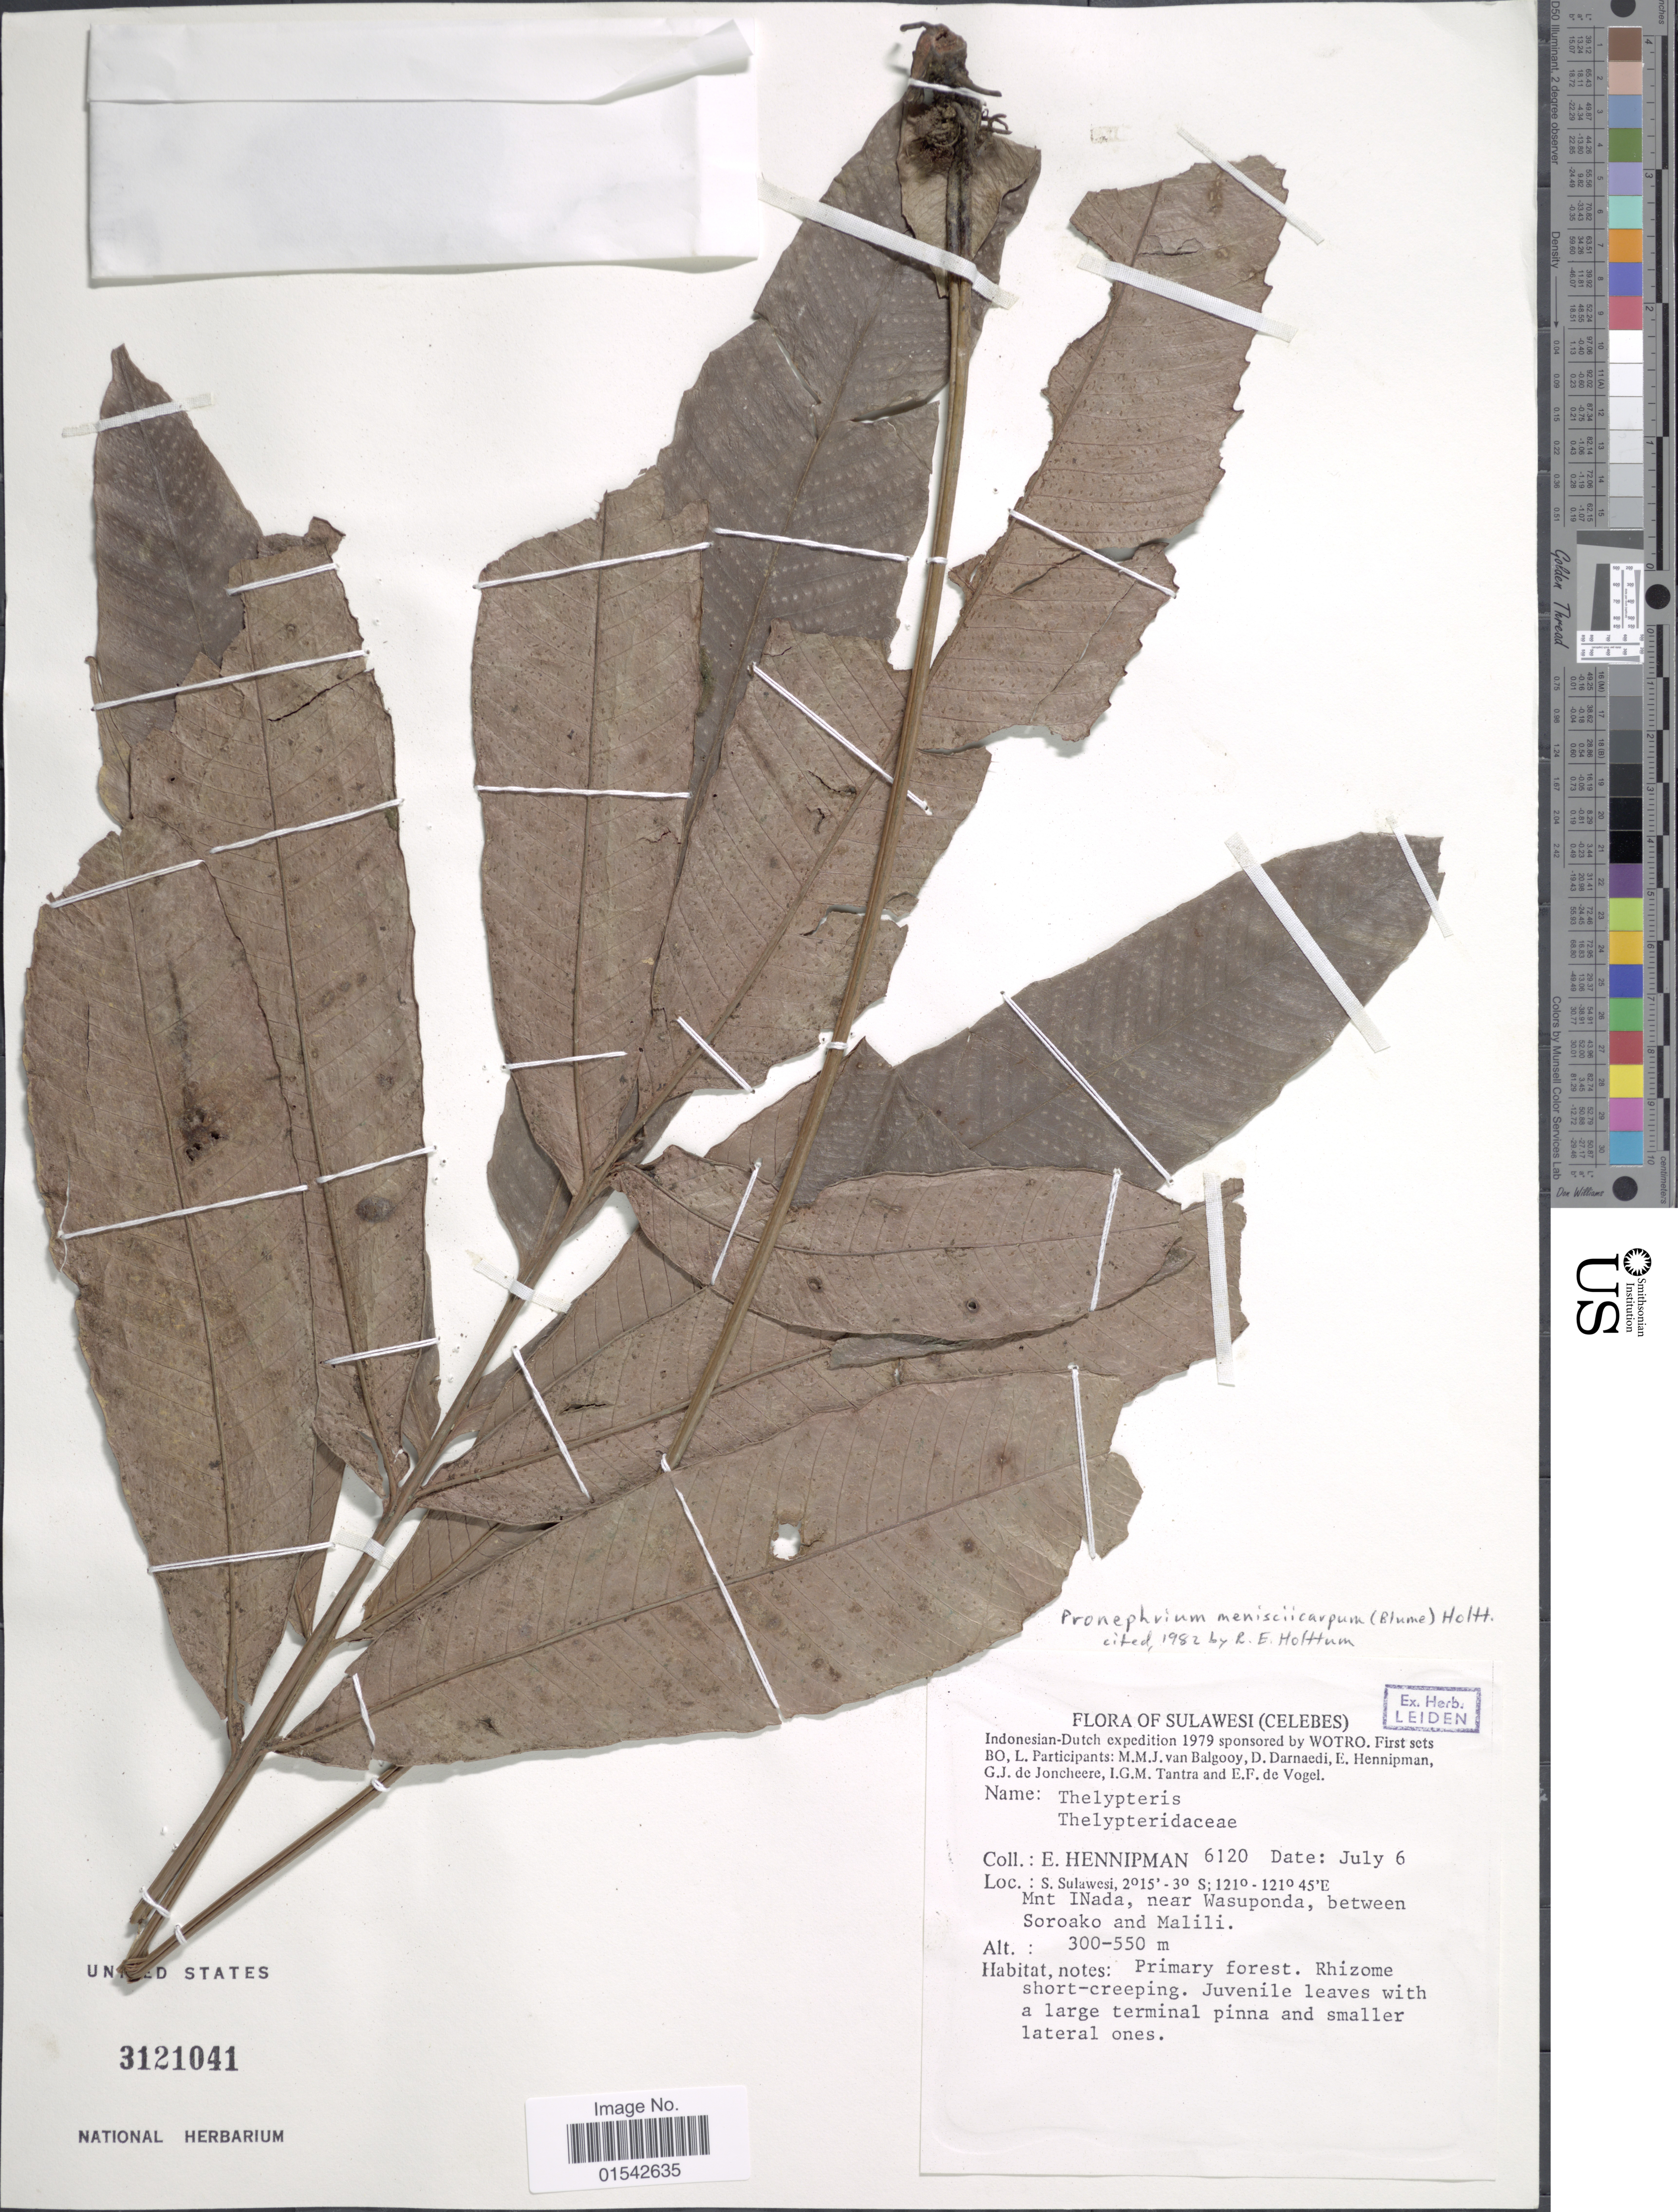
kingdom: Plantae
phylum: Tracheophyta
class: Polypodiopsida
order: Polypodiales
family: Thelypteridaceae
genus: Cyclosorus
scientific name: Cyclosorus menisciicarpus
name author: (Blume) Holttum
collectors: E. Hennipman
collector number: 6120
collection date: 1979-07-06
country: Indonesia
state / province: Sulawesi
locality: (Celebes), S. Sulawesi, Mnt Inada, near Wasuponda, between Soroako and Malili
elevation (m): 300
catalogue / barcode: US 3121041